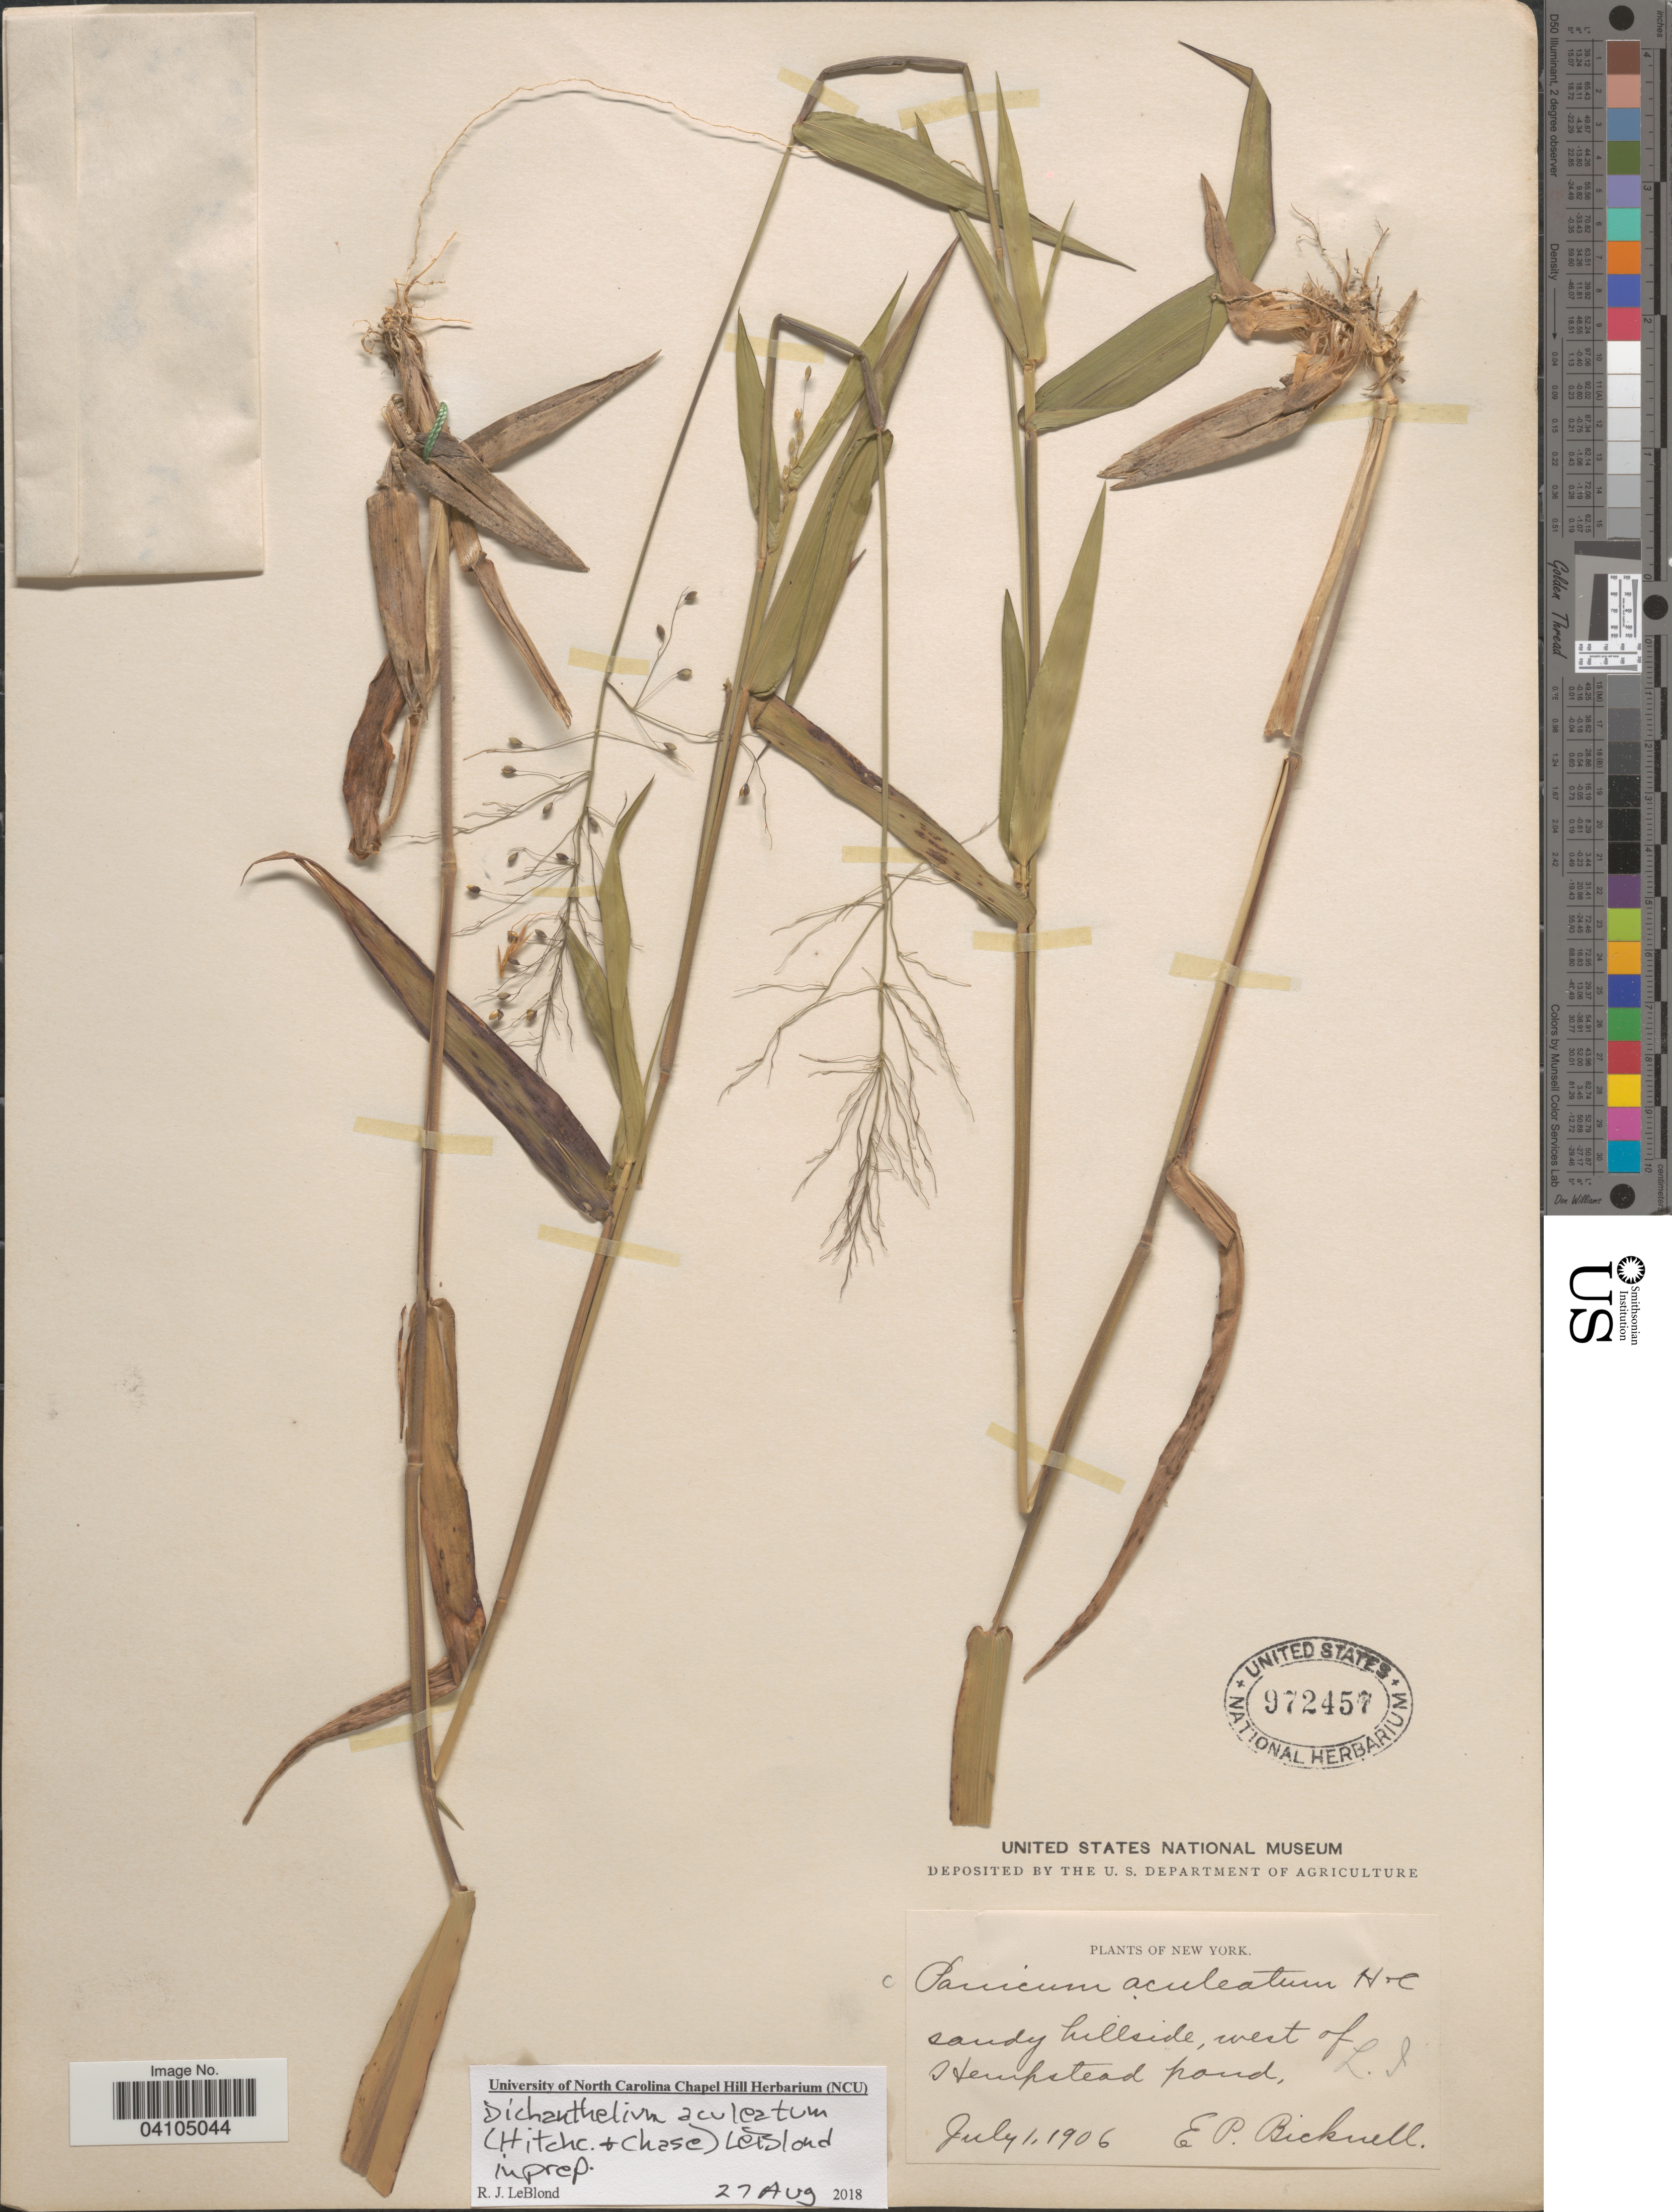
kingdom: Plantae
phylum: Tracheophyta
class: Liliopsida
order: Poales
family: Poaceae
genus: Dichanthelium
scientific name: Dichanthelium scabriusculum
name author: (Elliott) Gould & C.A. Clark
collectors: E. P. Bicknell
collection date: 1906-07-01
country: United States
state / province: New York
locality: West of Hempstead pond, L.I.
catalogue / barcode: US 972457